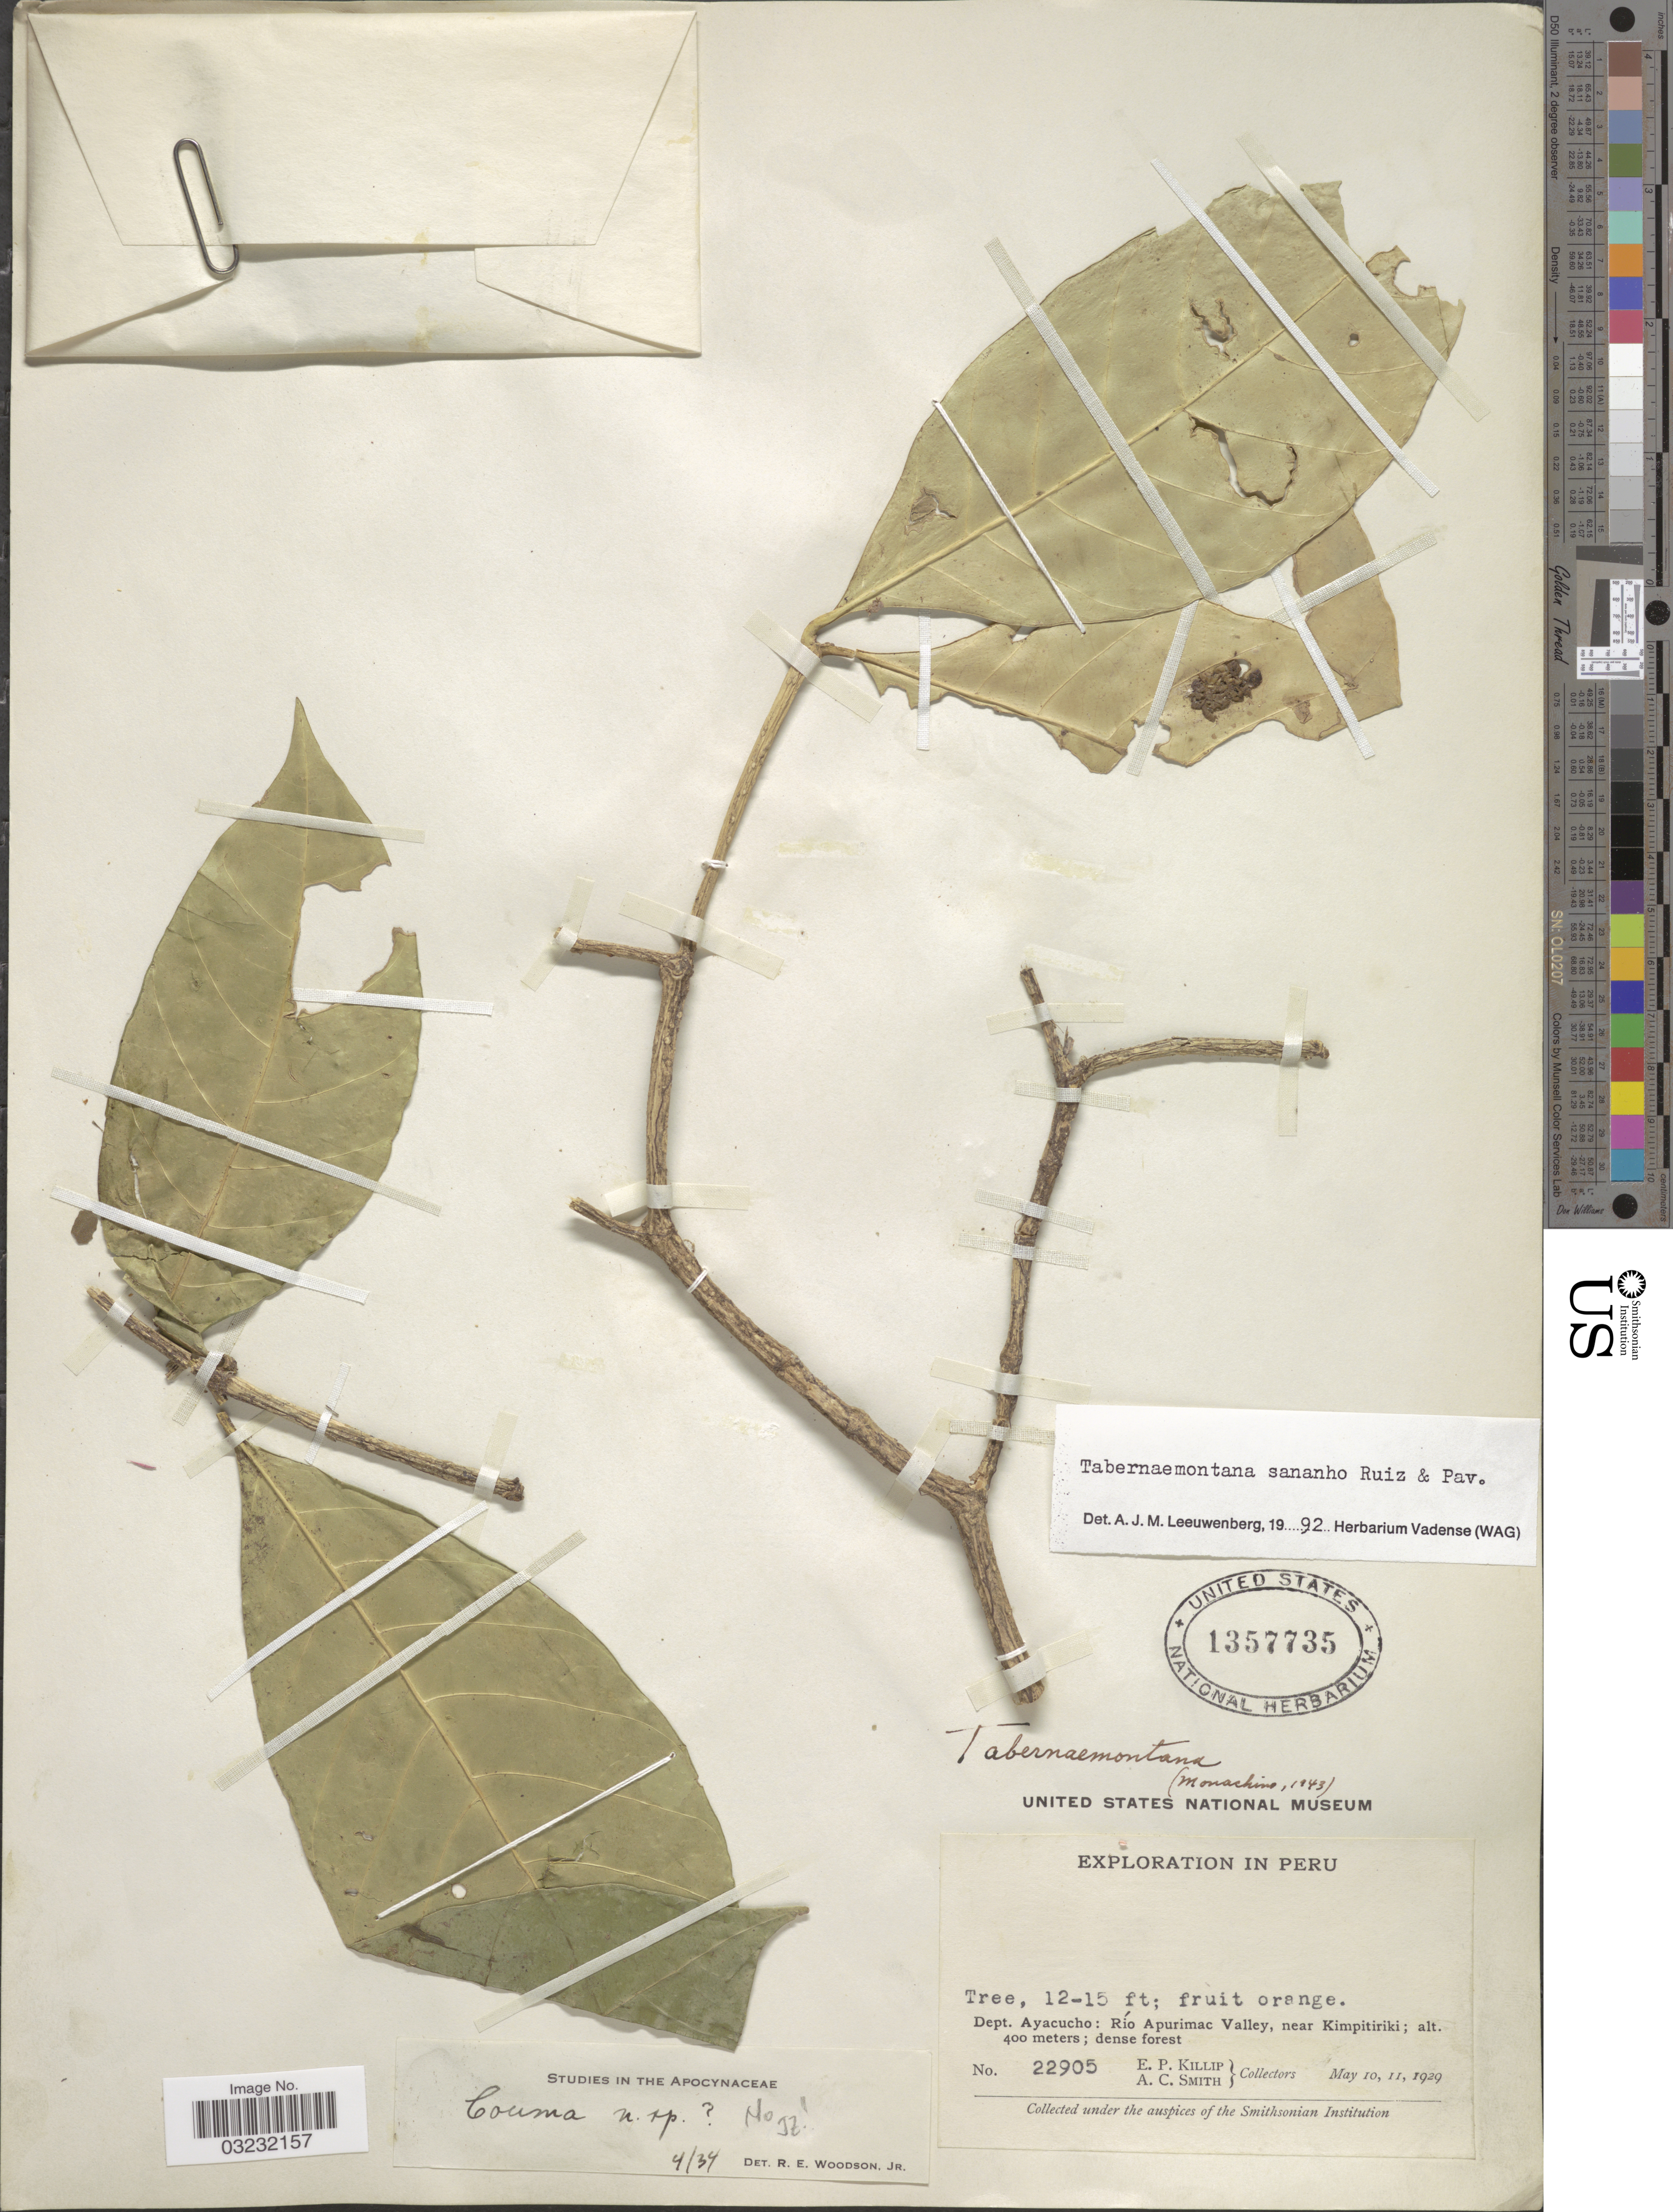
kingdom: Plantae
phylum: Tracheophyta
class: Magnoliopsida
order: Gentianales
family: Apocynaceae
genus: Tabernaemontana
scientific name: Tabernaemontana sananho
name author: Ruiz & Pav.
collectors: E. P. Killip & A. C. Smith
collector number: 22905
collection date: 1929-05-10/1929-05-11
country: Peru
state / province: Ayacucho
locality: Dept. Ayacucho: Río Apurimac Valley, near Kimpitiriki.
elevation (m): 400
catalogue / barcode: US 1357735